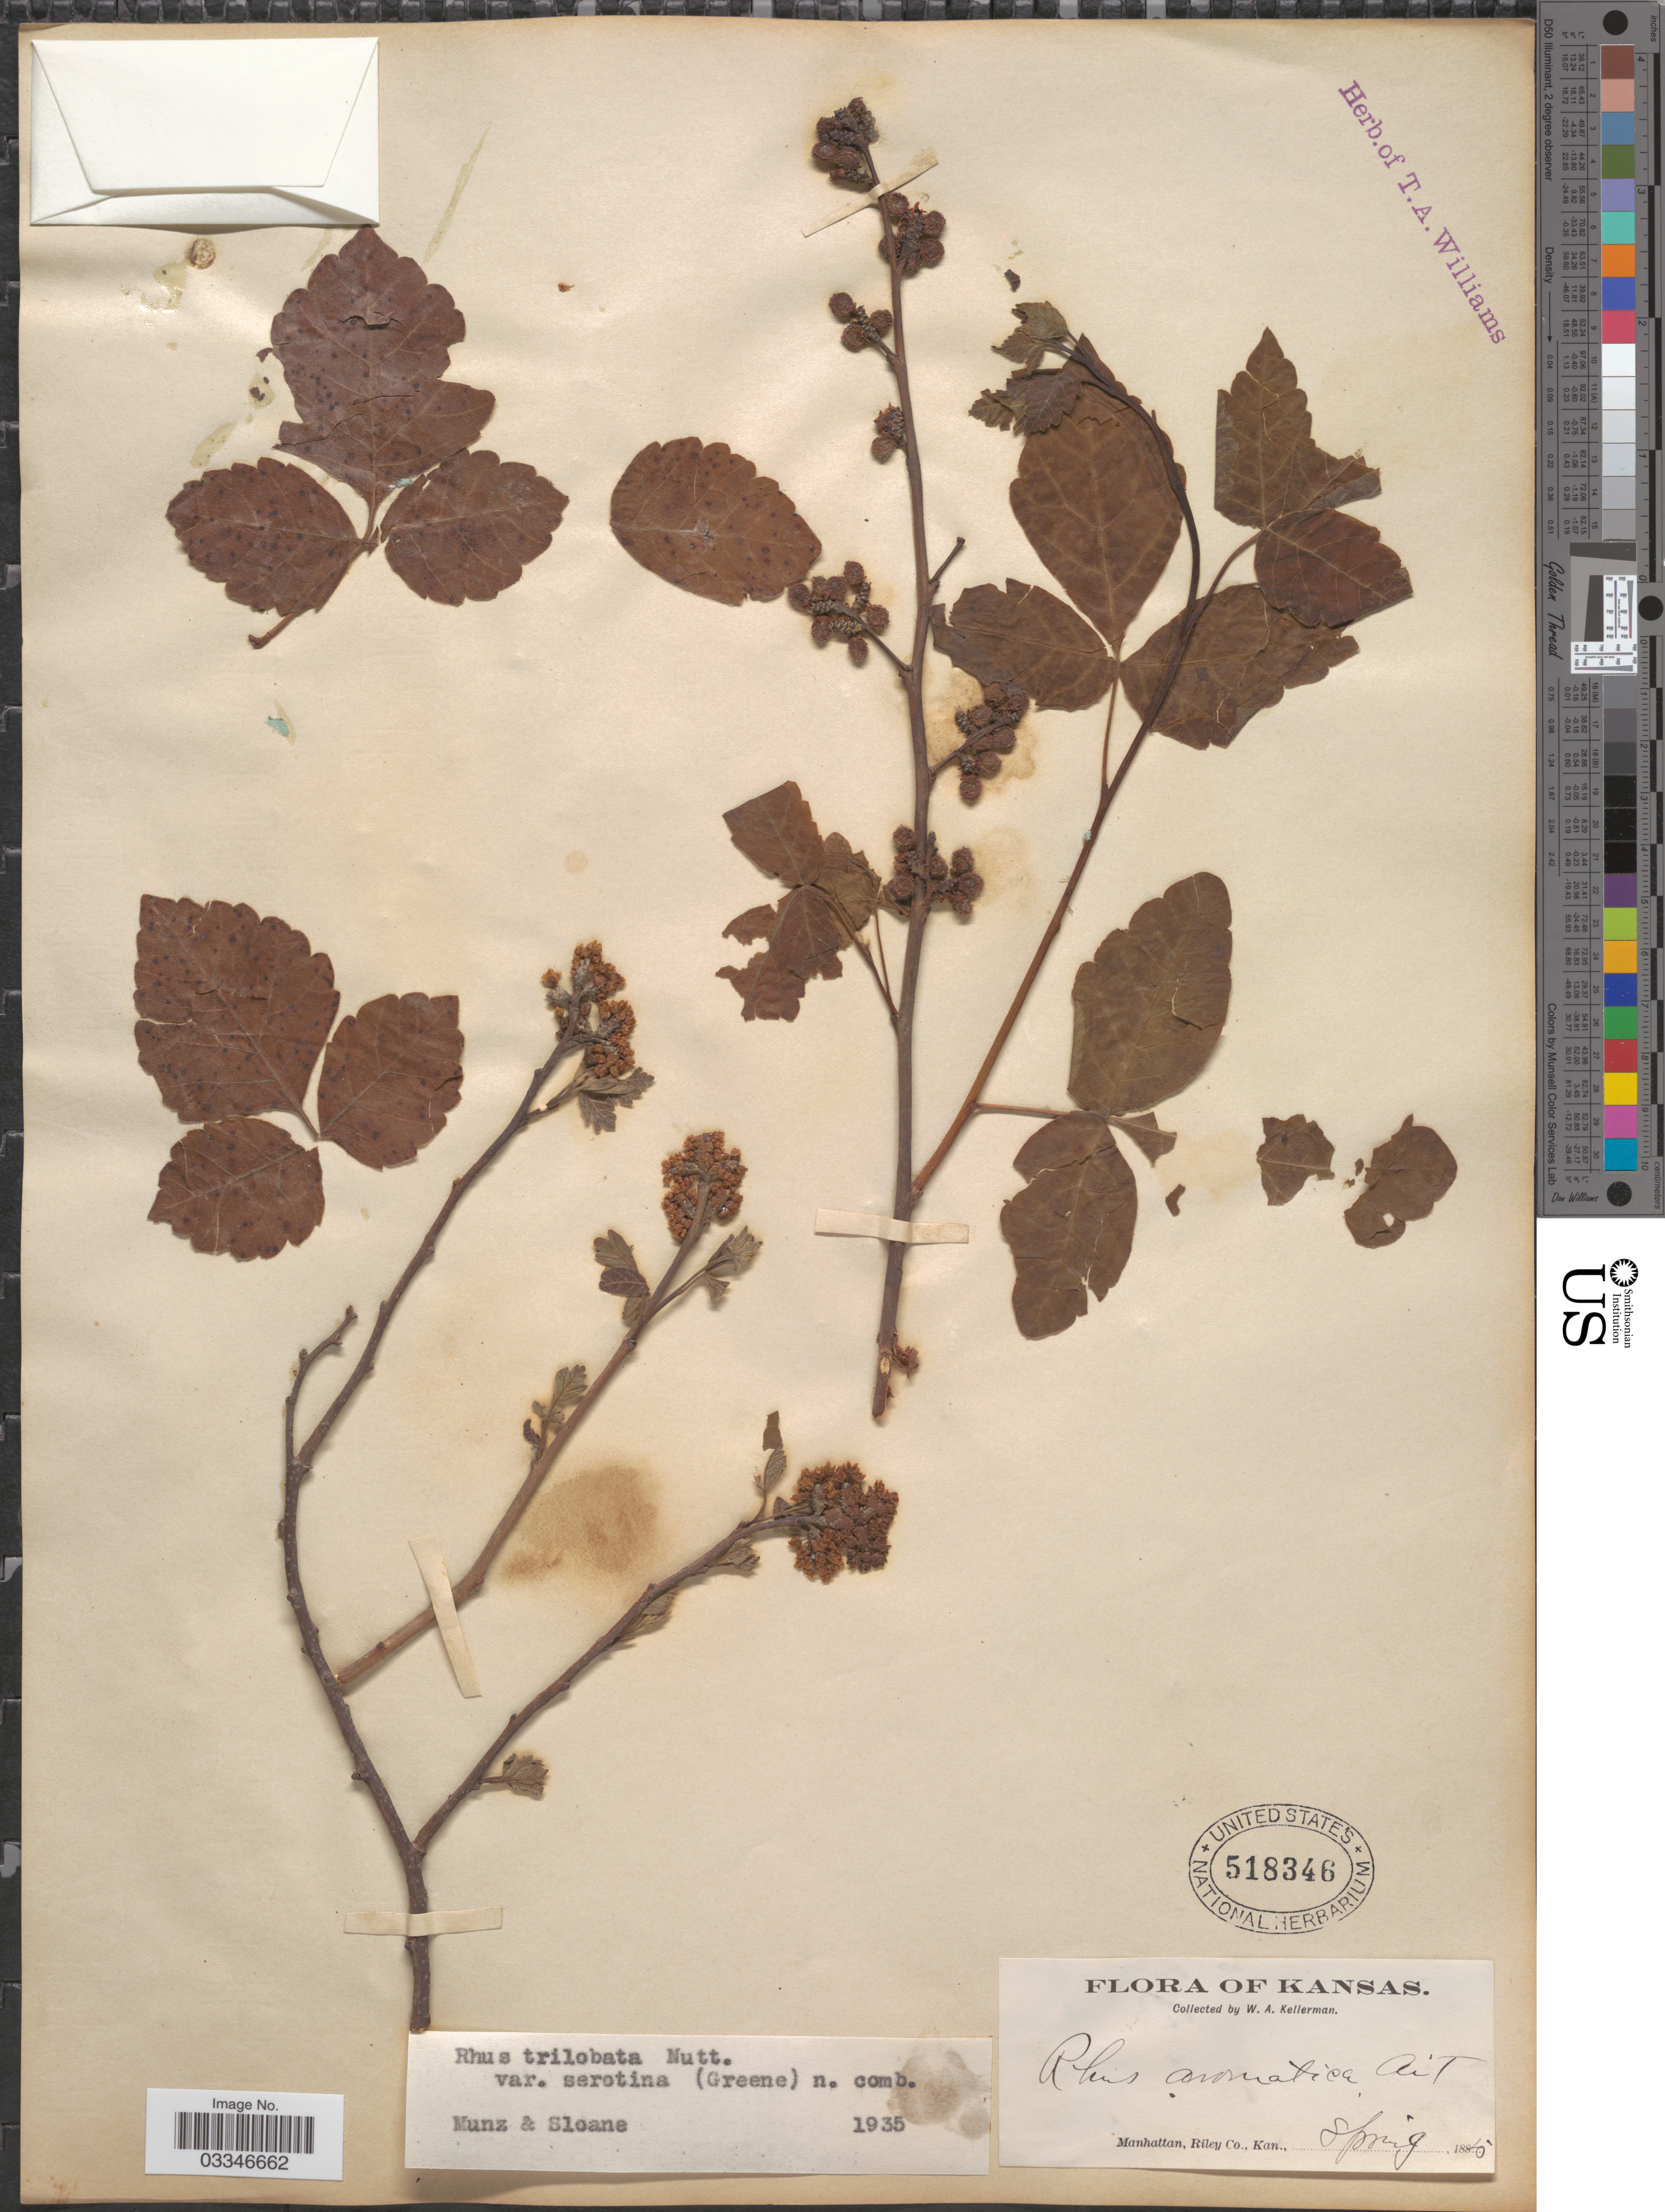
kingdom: Plantae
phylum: Tracheophyta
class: Magnoliopsida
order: Sapindales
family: Anacardiaceae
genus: Rhus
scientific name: Rhus trilobata var. serotina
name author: (Greene) F.A. Barkley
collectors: W. Kellerman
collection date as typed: Spring 1885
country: United States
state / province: Kansas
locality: Manhattan, Riley Co.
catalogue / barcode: US 518346